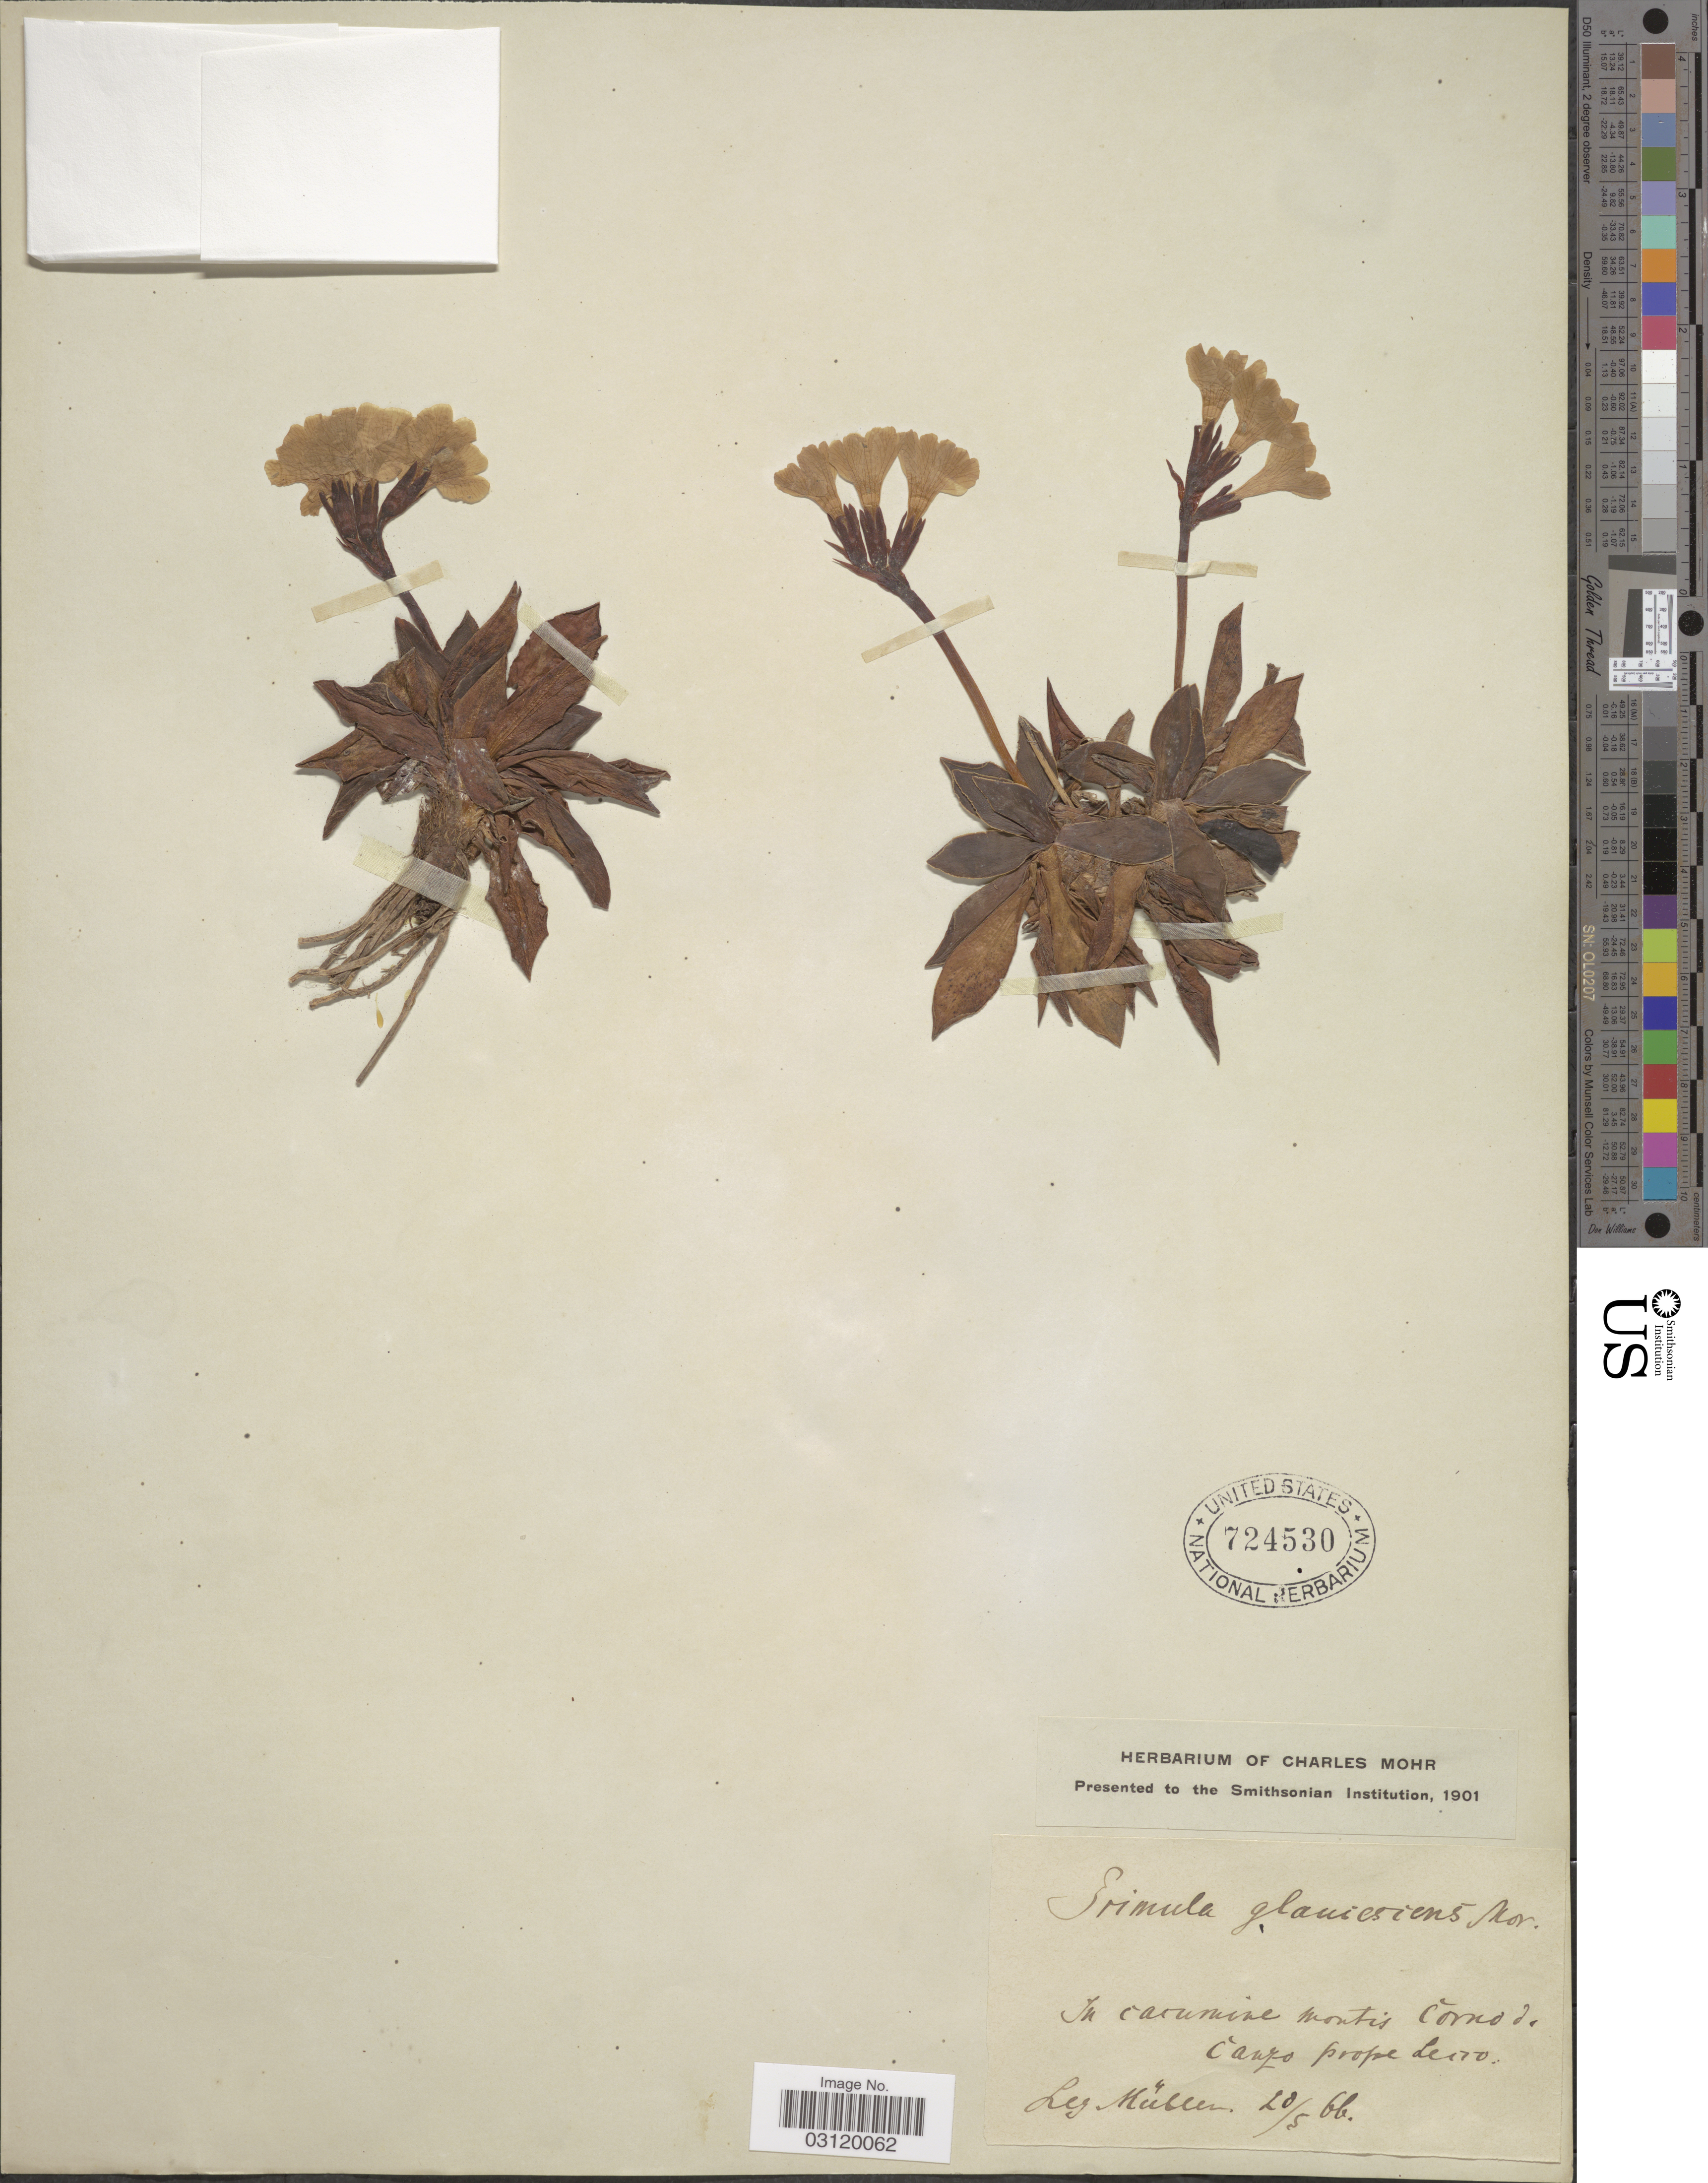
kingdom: Plantae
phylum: Tracheophyta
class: Magnoliopsida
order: Ericales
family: Primulaceae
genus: Primula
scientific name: Primula glaucescens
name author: Moretti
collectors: -- Müller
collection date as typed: Transcribed d/m/y: 20/5/66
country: Italy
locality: In cacumine montis Corno de Campo prope Lecco.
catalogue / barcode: US 724530